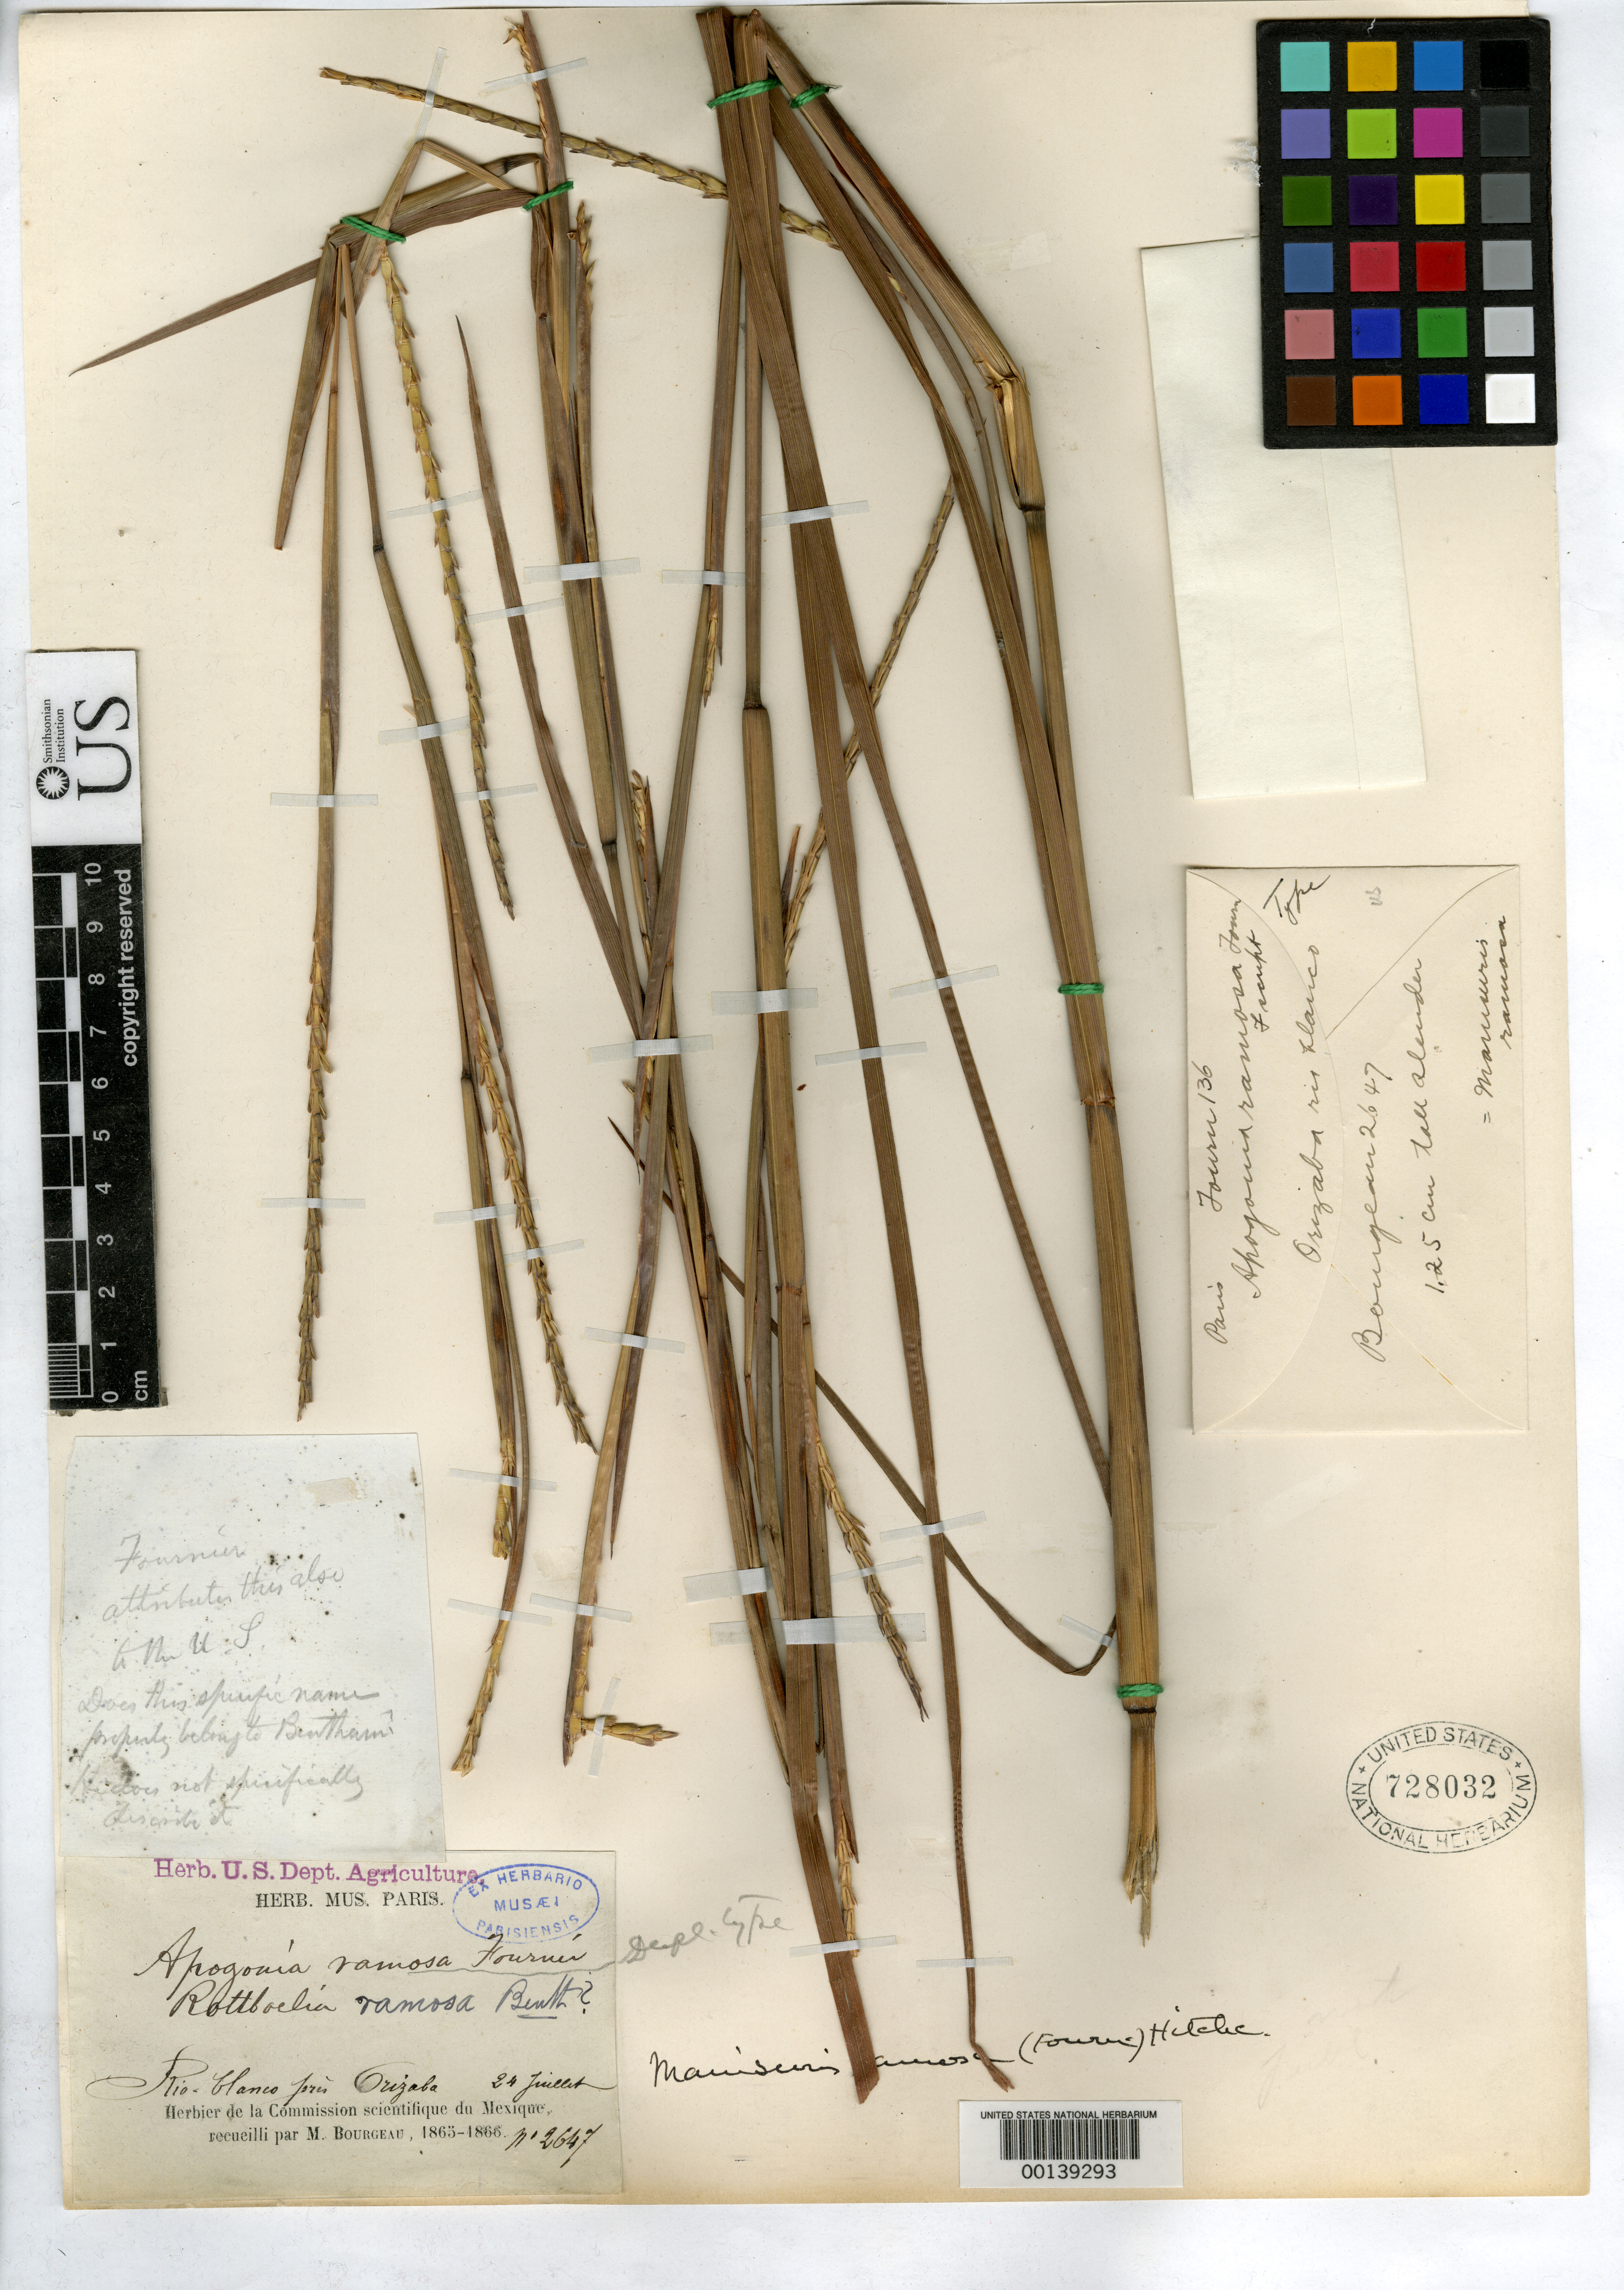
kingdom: Plantae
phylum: Tracheophyta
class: Liliopsida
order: Poales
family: Poaceae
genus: Apogonia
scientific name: Apogonia ramosa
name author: E. Fourn.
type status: Isotype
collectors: E. Bourgeau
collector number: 2647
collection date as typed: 24 Jul 1865 to 24 Jul 1866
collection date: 1865-07-24/1866-07-24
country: Mexico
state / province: Veracruz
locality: Rio Blanco, pres Orizaba.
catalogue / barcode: US 728032